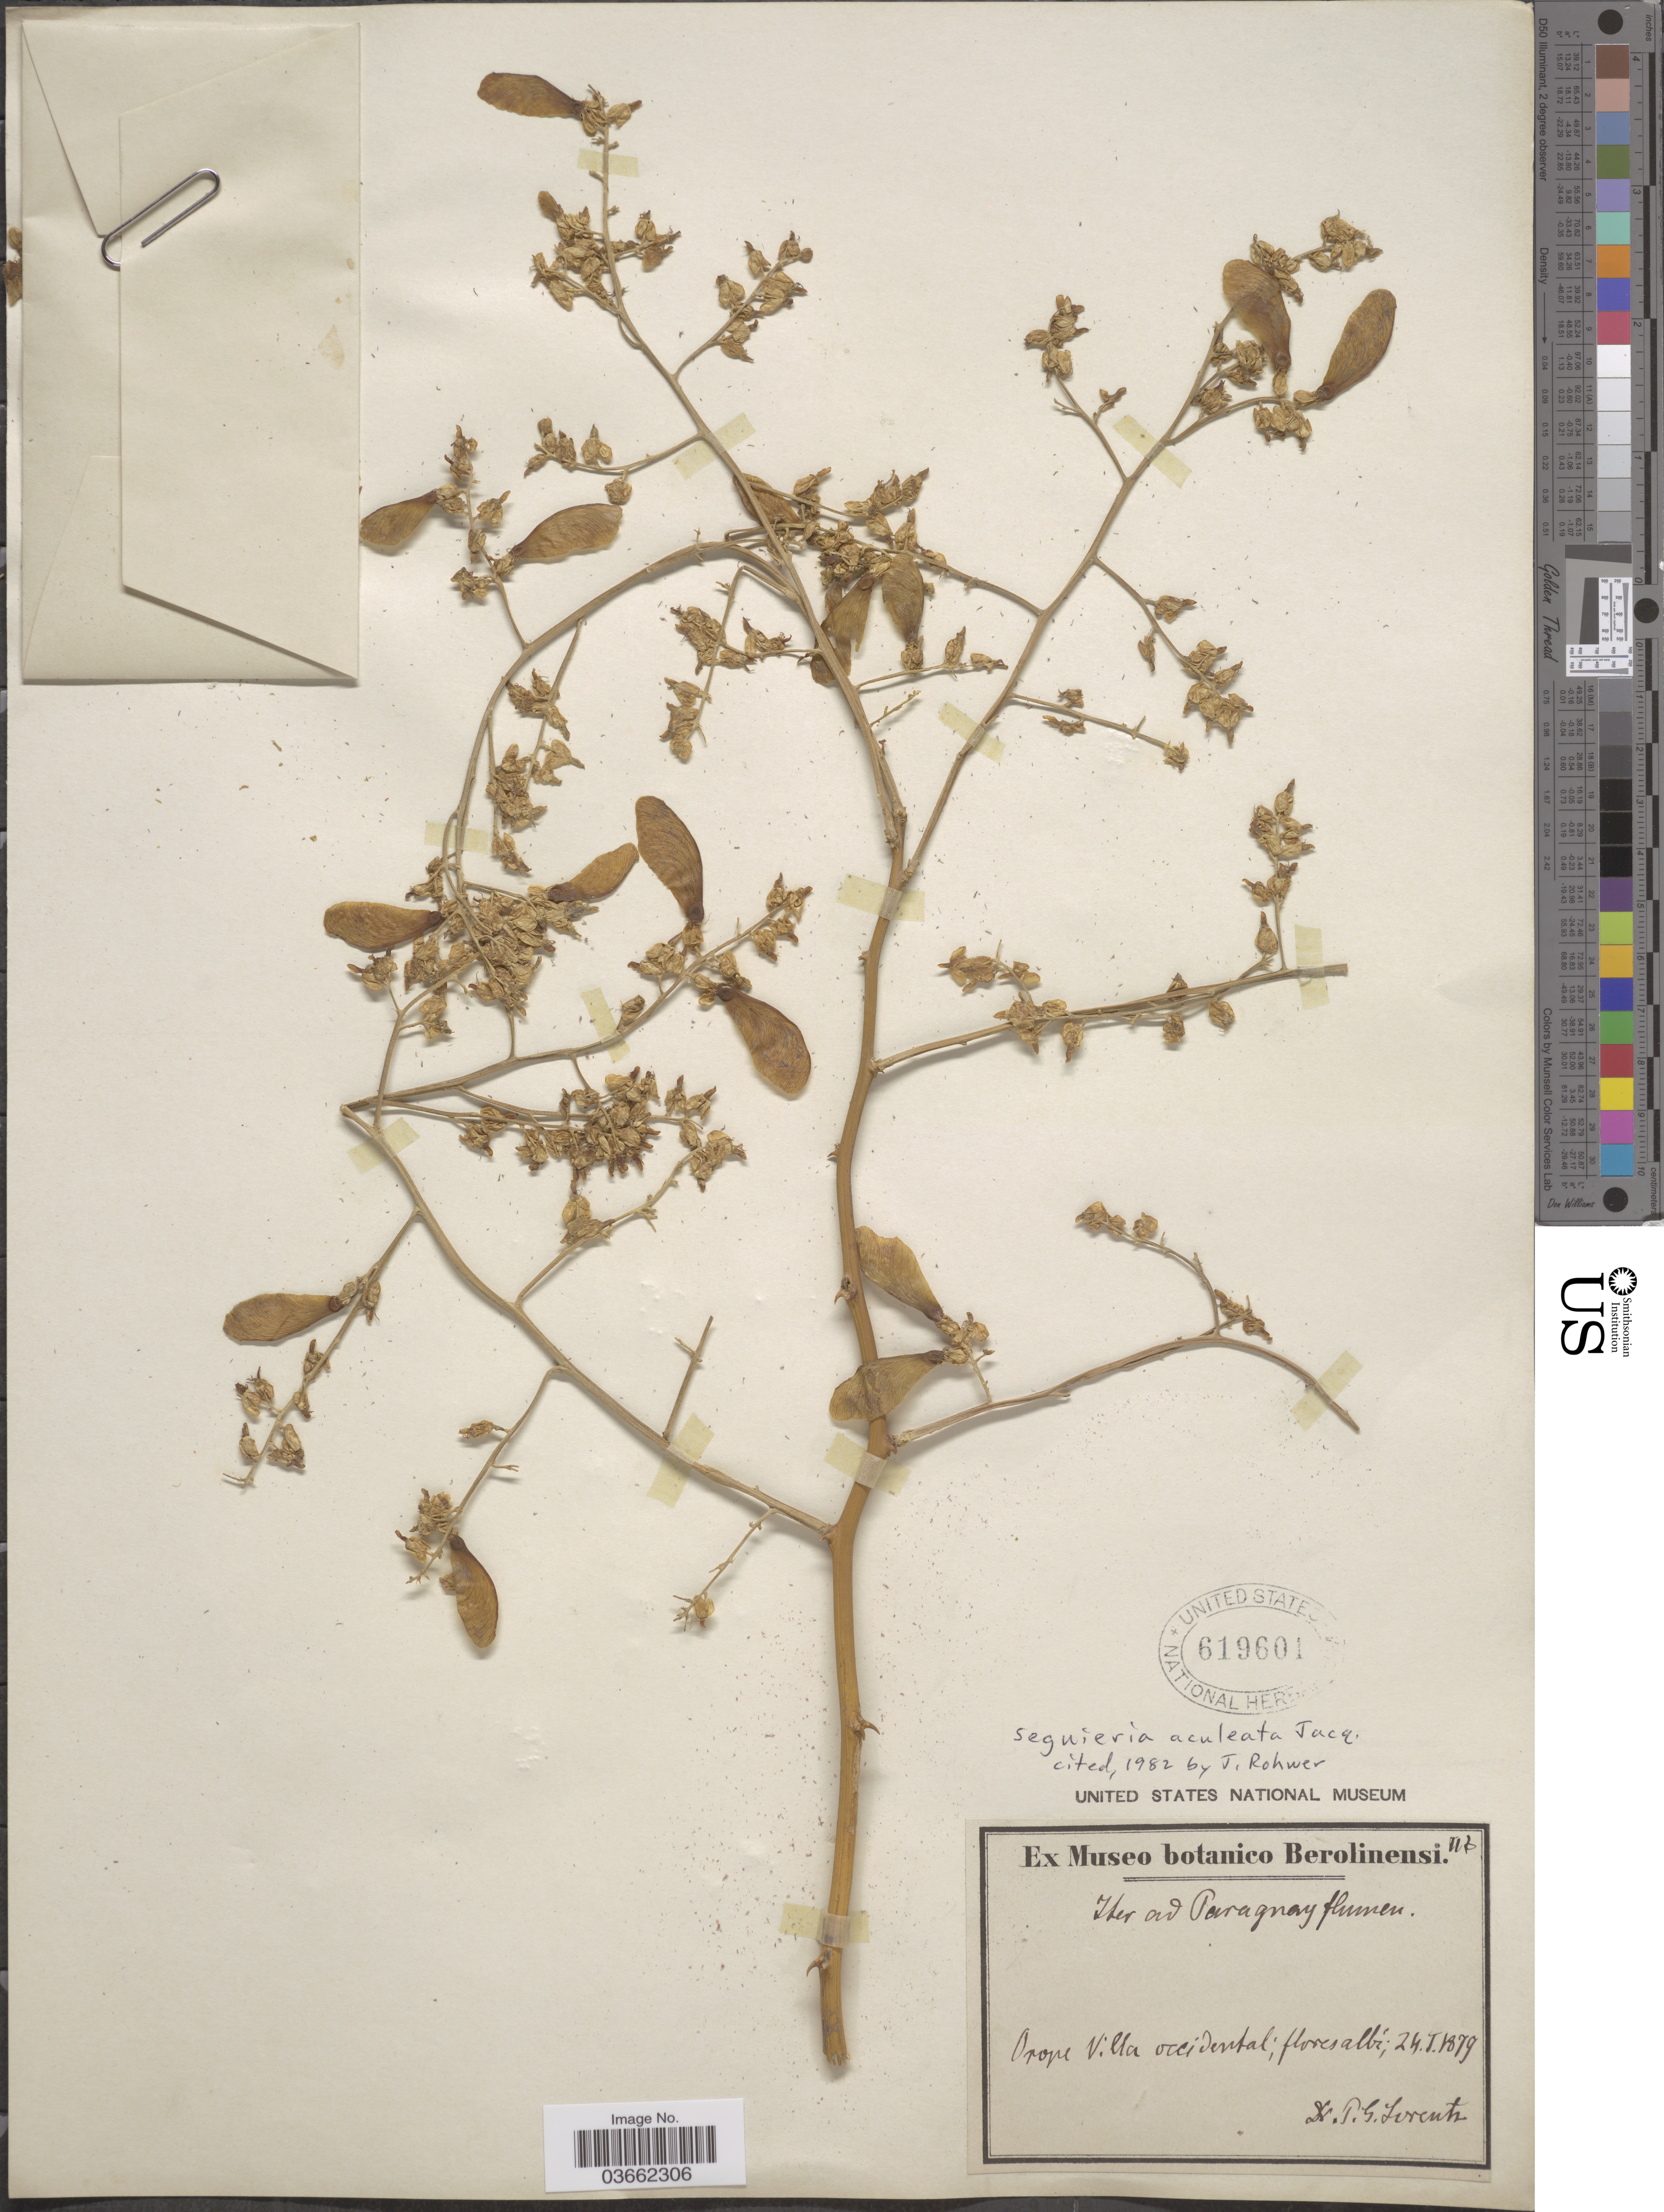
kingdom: Plantae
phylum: Tracheophyta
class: Magnoliopsida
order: Caryophyllales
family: Phytolaccaceae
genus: Seguieria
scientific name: Seguieria aculeata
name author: Jacq.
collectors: P. G. Lorentz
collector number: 118*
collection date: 1879-01-24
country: Paraguay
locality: Ad Paraguay flumen. Prope Villa occidental.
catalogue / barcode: US 619601